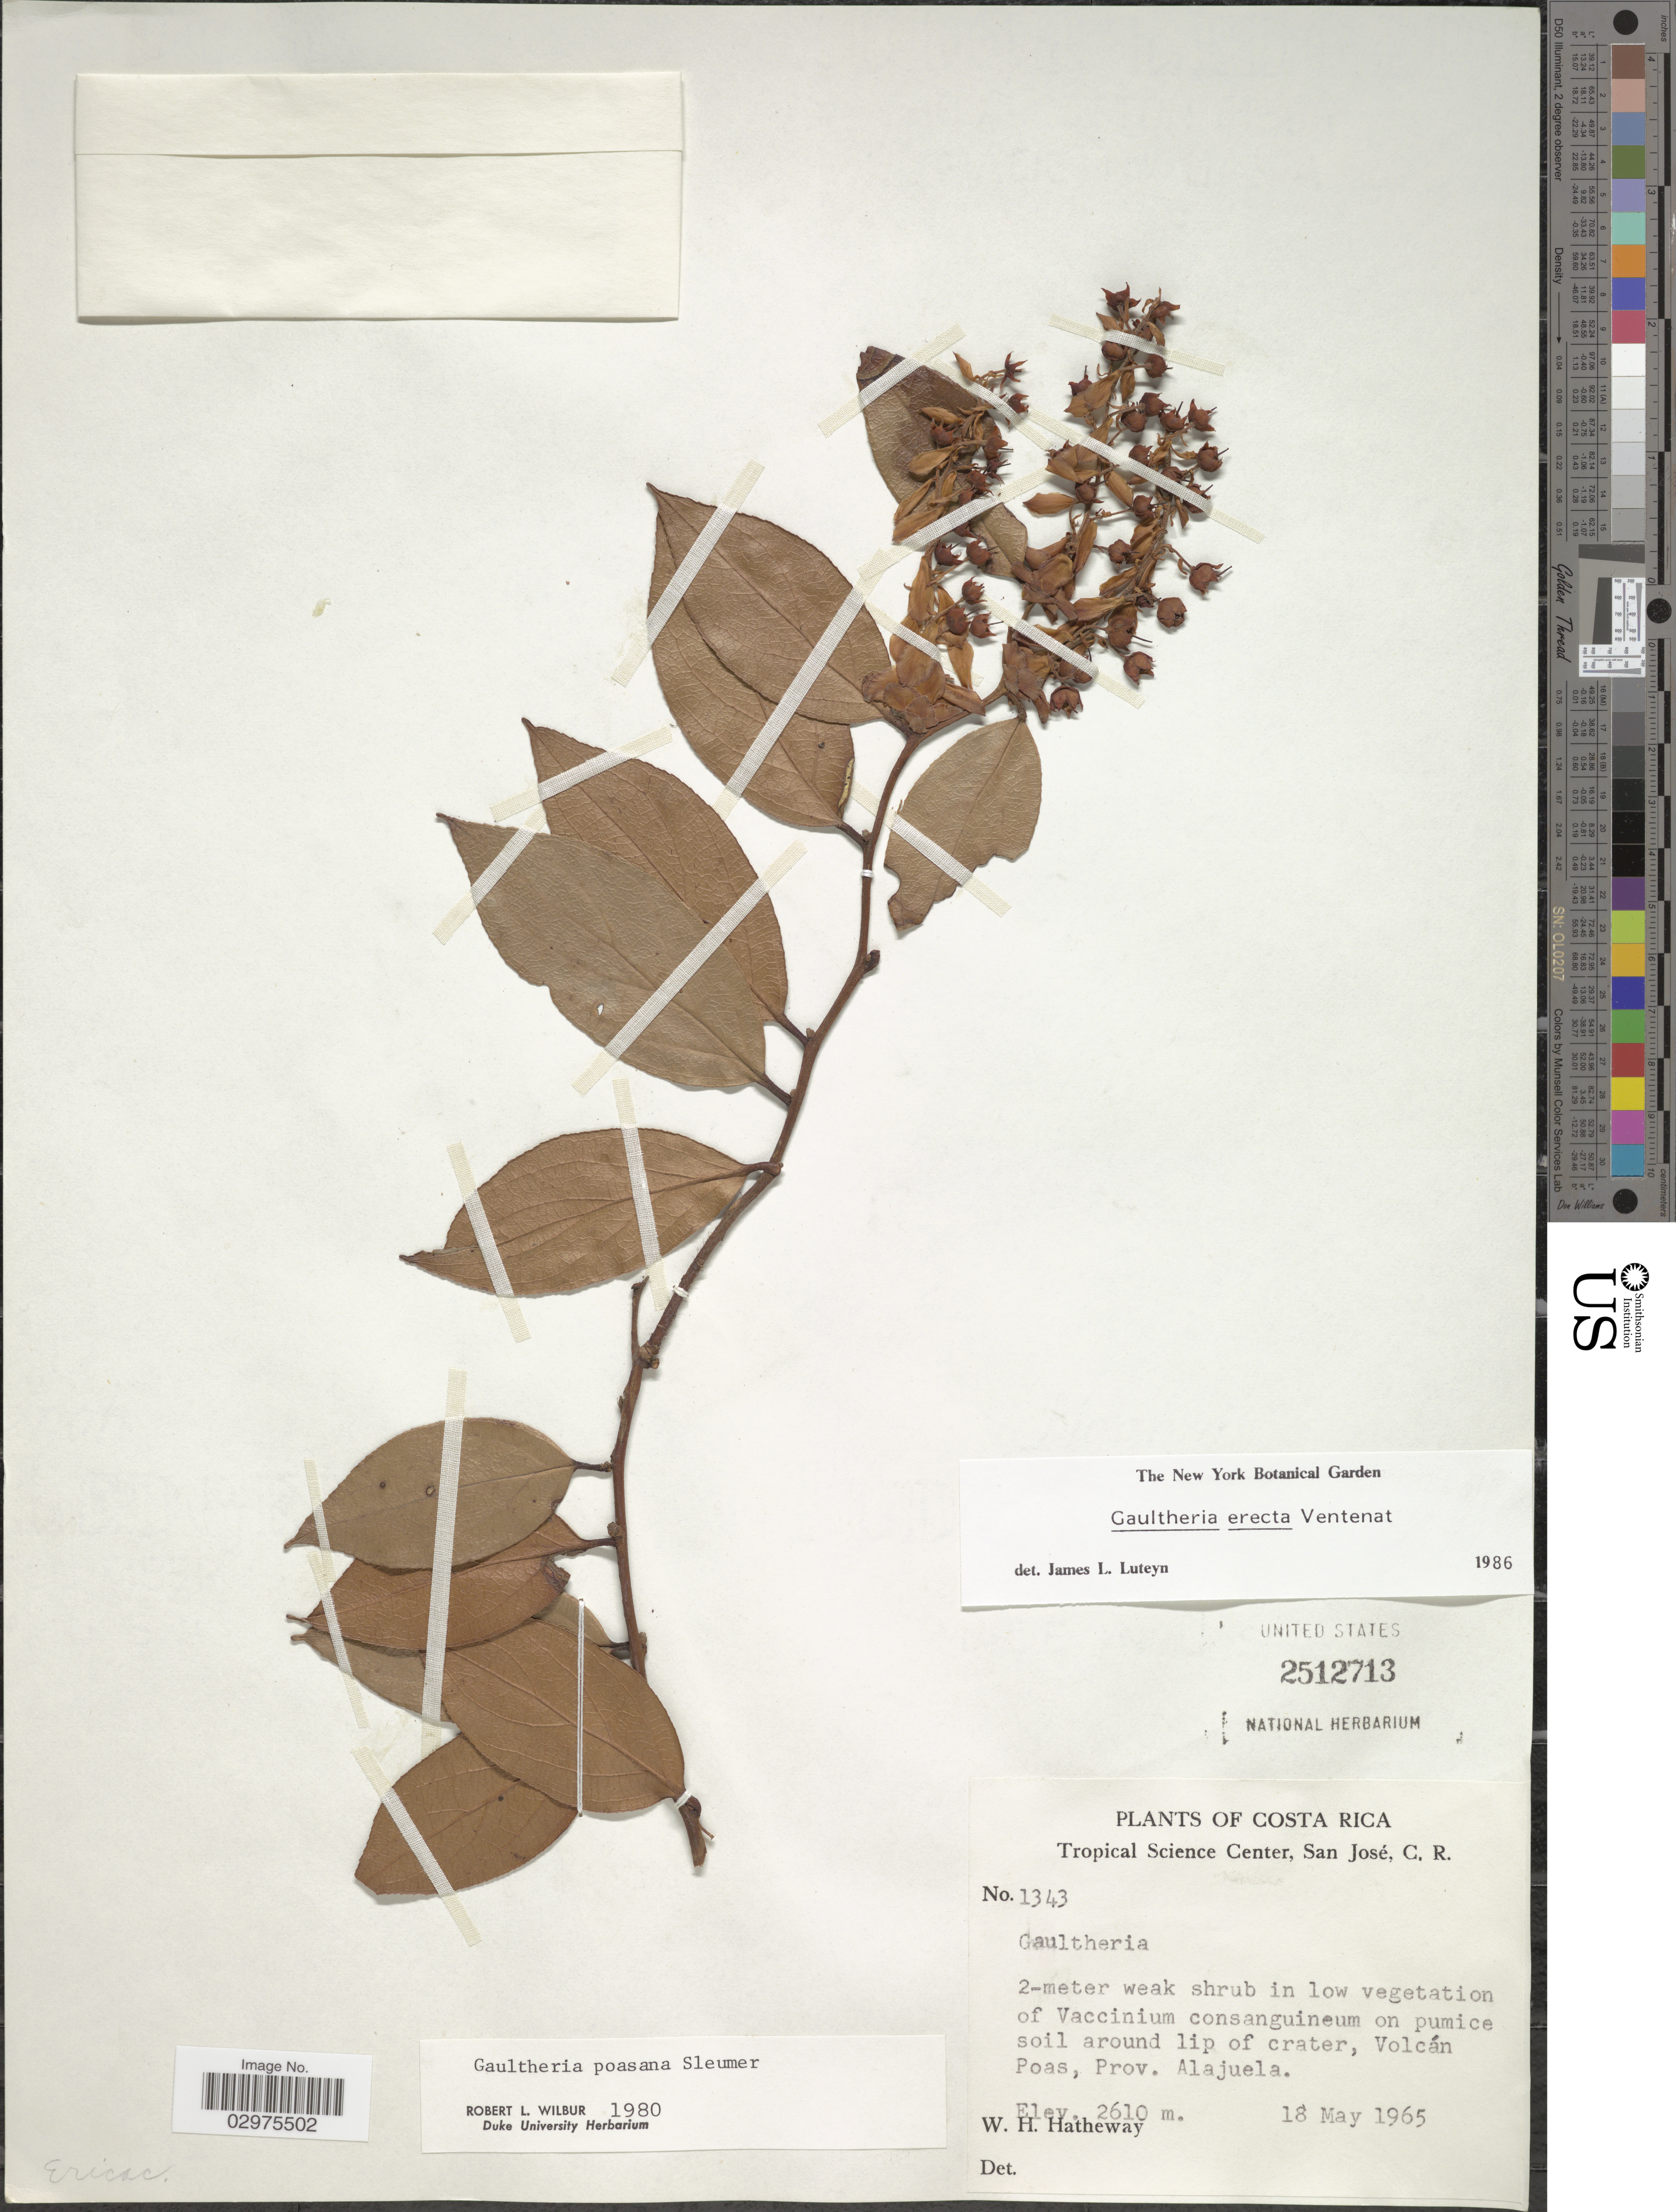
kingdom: Plantae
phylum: Tracheophyta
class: Magnoliopsida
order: Ericales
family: Ericaceae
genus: Gaultheria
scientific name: Gaultheria erecta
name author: Vent.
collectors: W. H. Hatheway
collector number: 1343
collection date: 1965-05-18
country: Costa Rica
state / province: Alajuela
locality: Volcán Poas.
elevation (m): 2610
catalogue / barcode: US 2512713